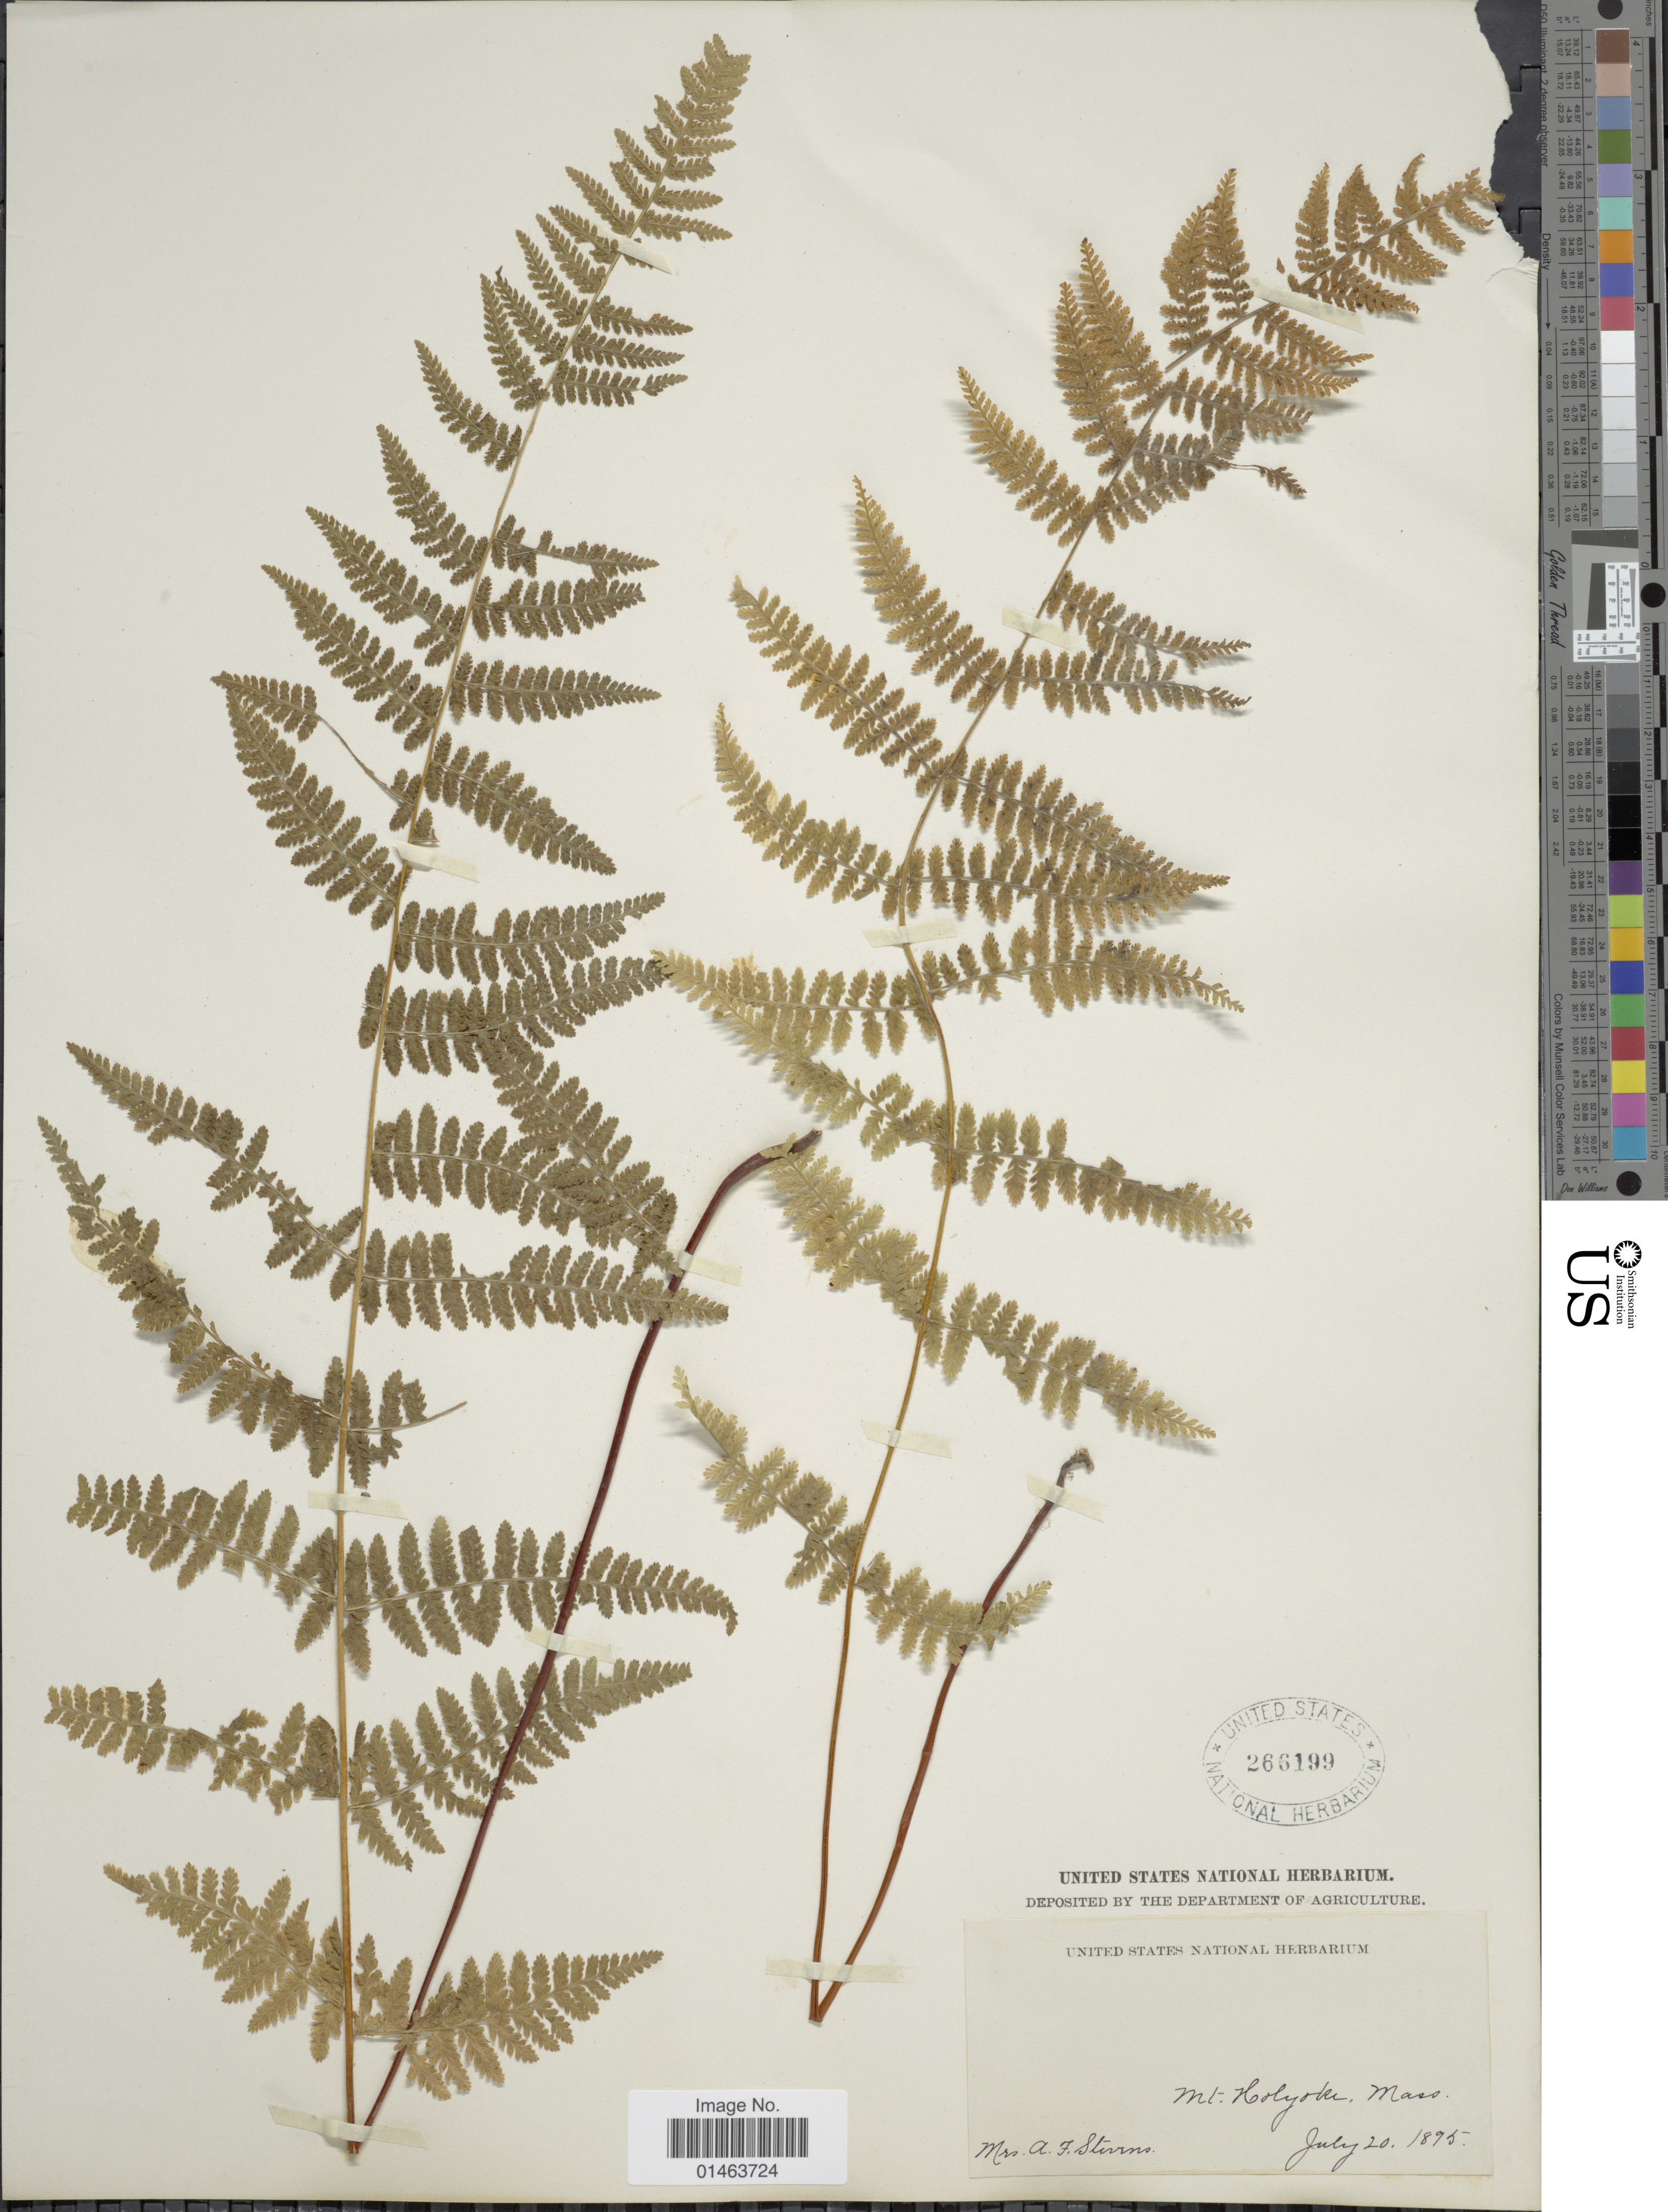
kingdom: Plantae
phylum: Tracheophyta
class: Polypodiopsida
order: Polypodiales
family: Dennstaedtiaceae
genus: Dennstaedtia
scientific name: Dennstaedtia punctilobula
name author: (Michx.) T. Moore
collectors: A. F. Stevens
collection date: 1895-07-20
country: United States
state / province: Massachusetts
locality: Mt. Holyoke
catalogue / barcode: US 266199